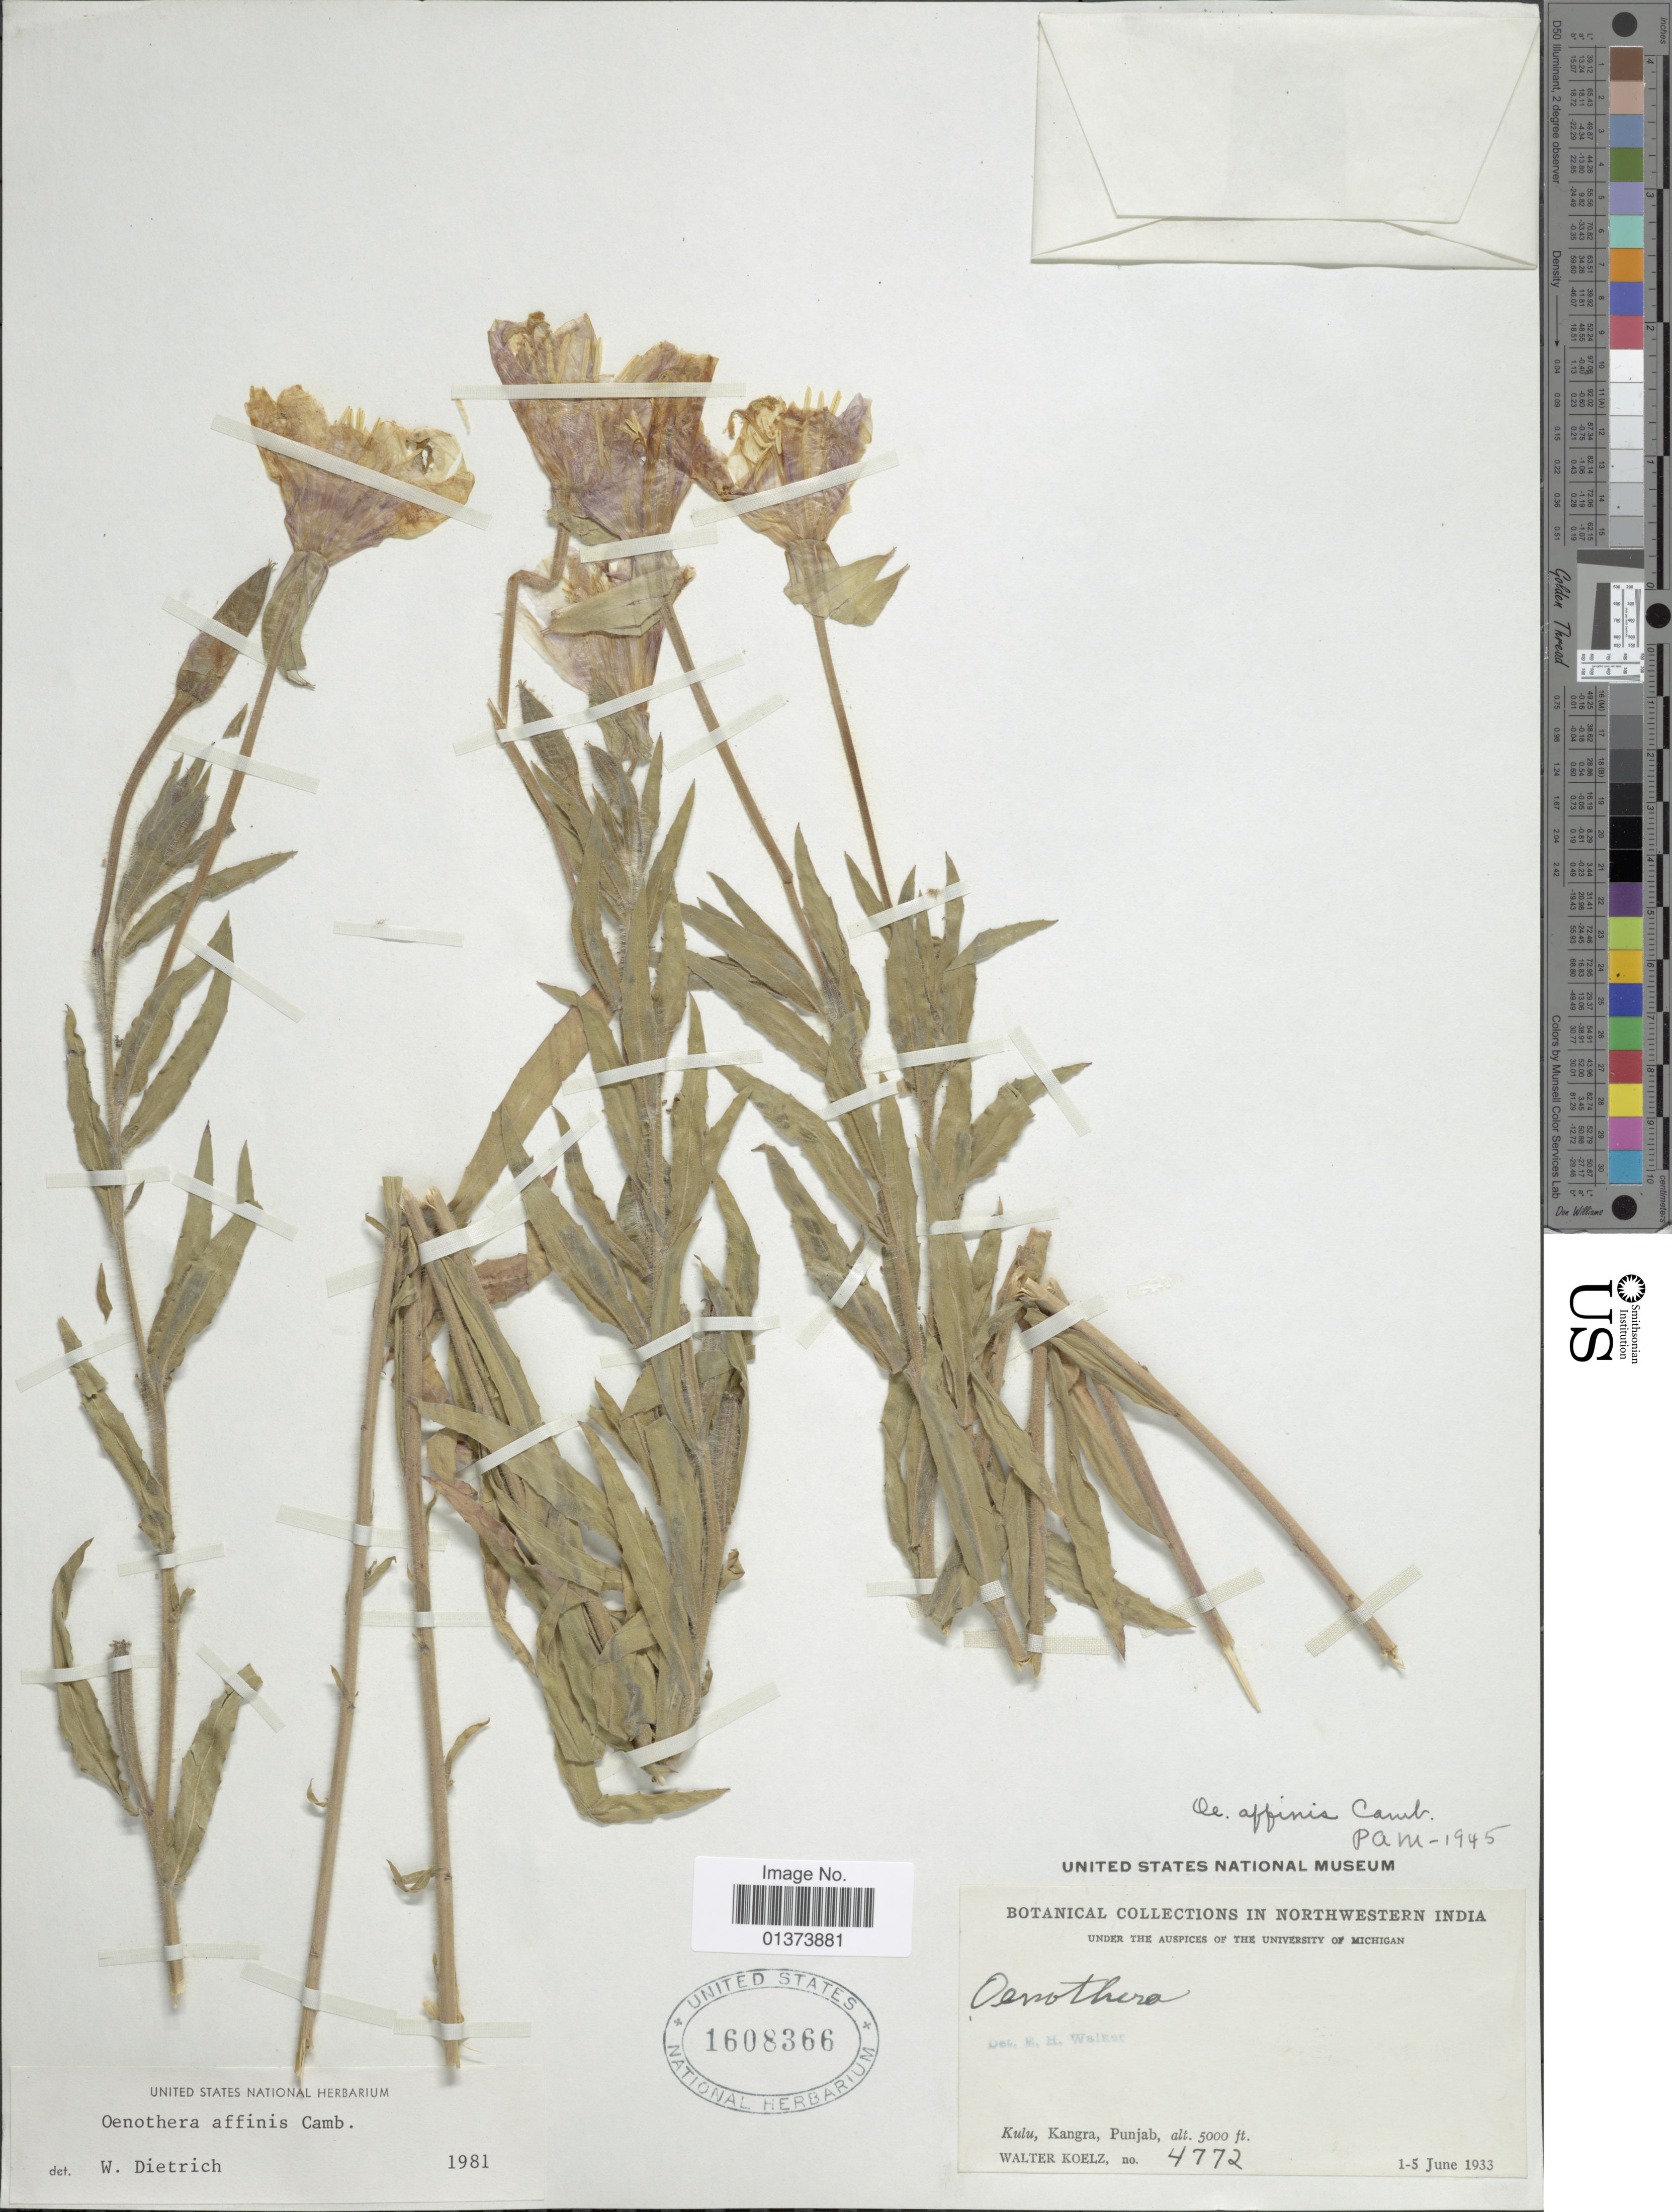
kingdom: Plantae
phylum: Tracheophyta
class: Magnoliopsida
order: Myrtales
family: Onagraceae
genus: Oenothera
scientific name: Oenothera affinis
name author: Cambess.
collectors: W. N. Koelz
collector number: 4772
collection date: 1933-06-01/1933-06-05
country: India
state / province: Himachal Pradesh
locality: Kulu, Kangra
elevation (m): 1524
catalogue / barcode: US 1608366